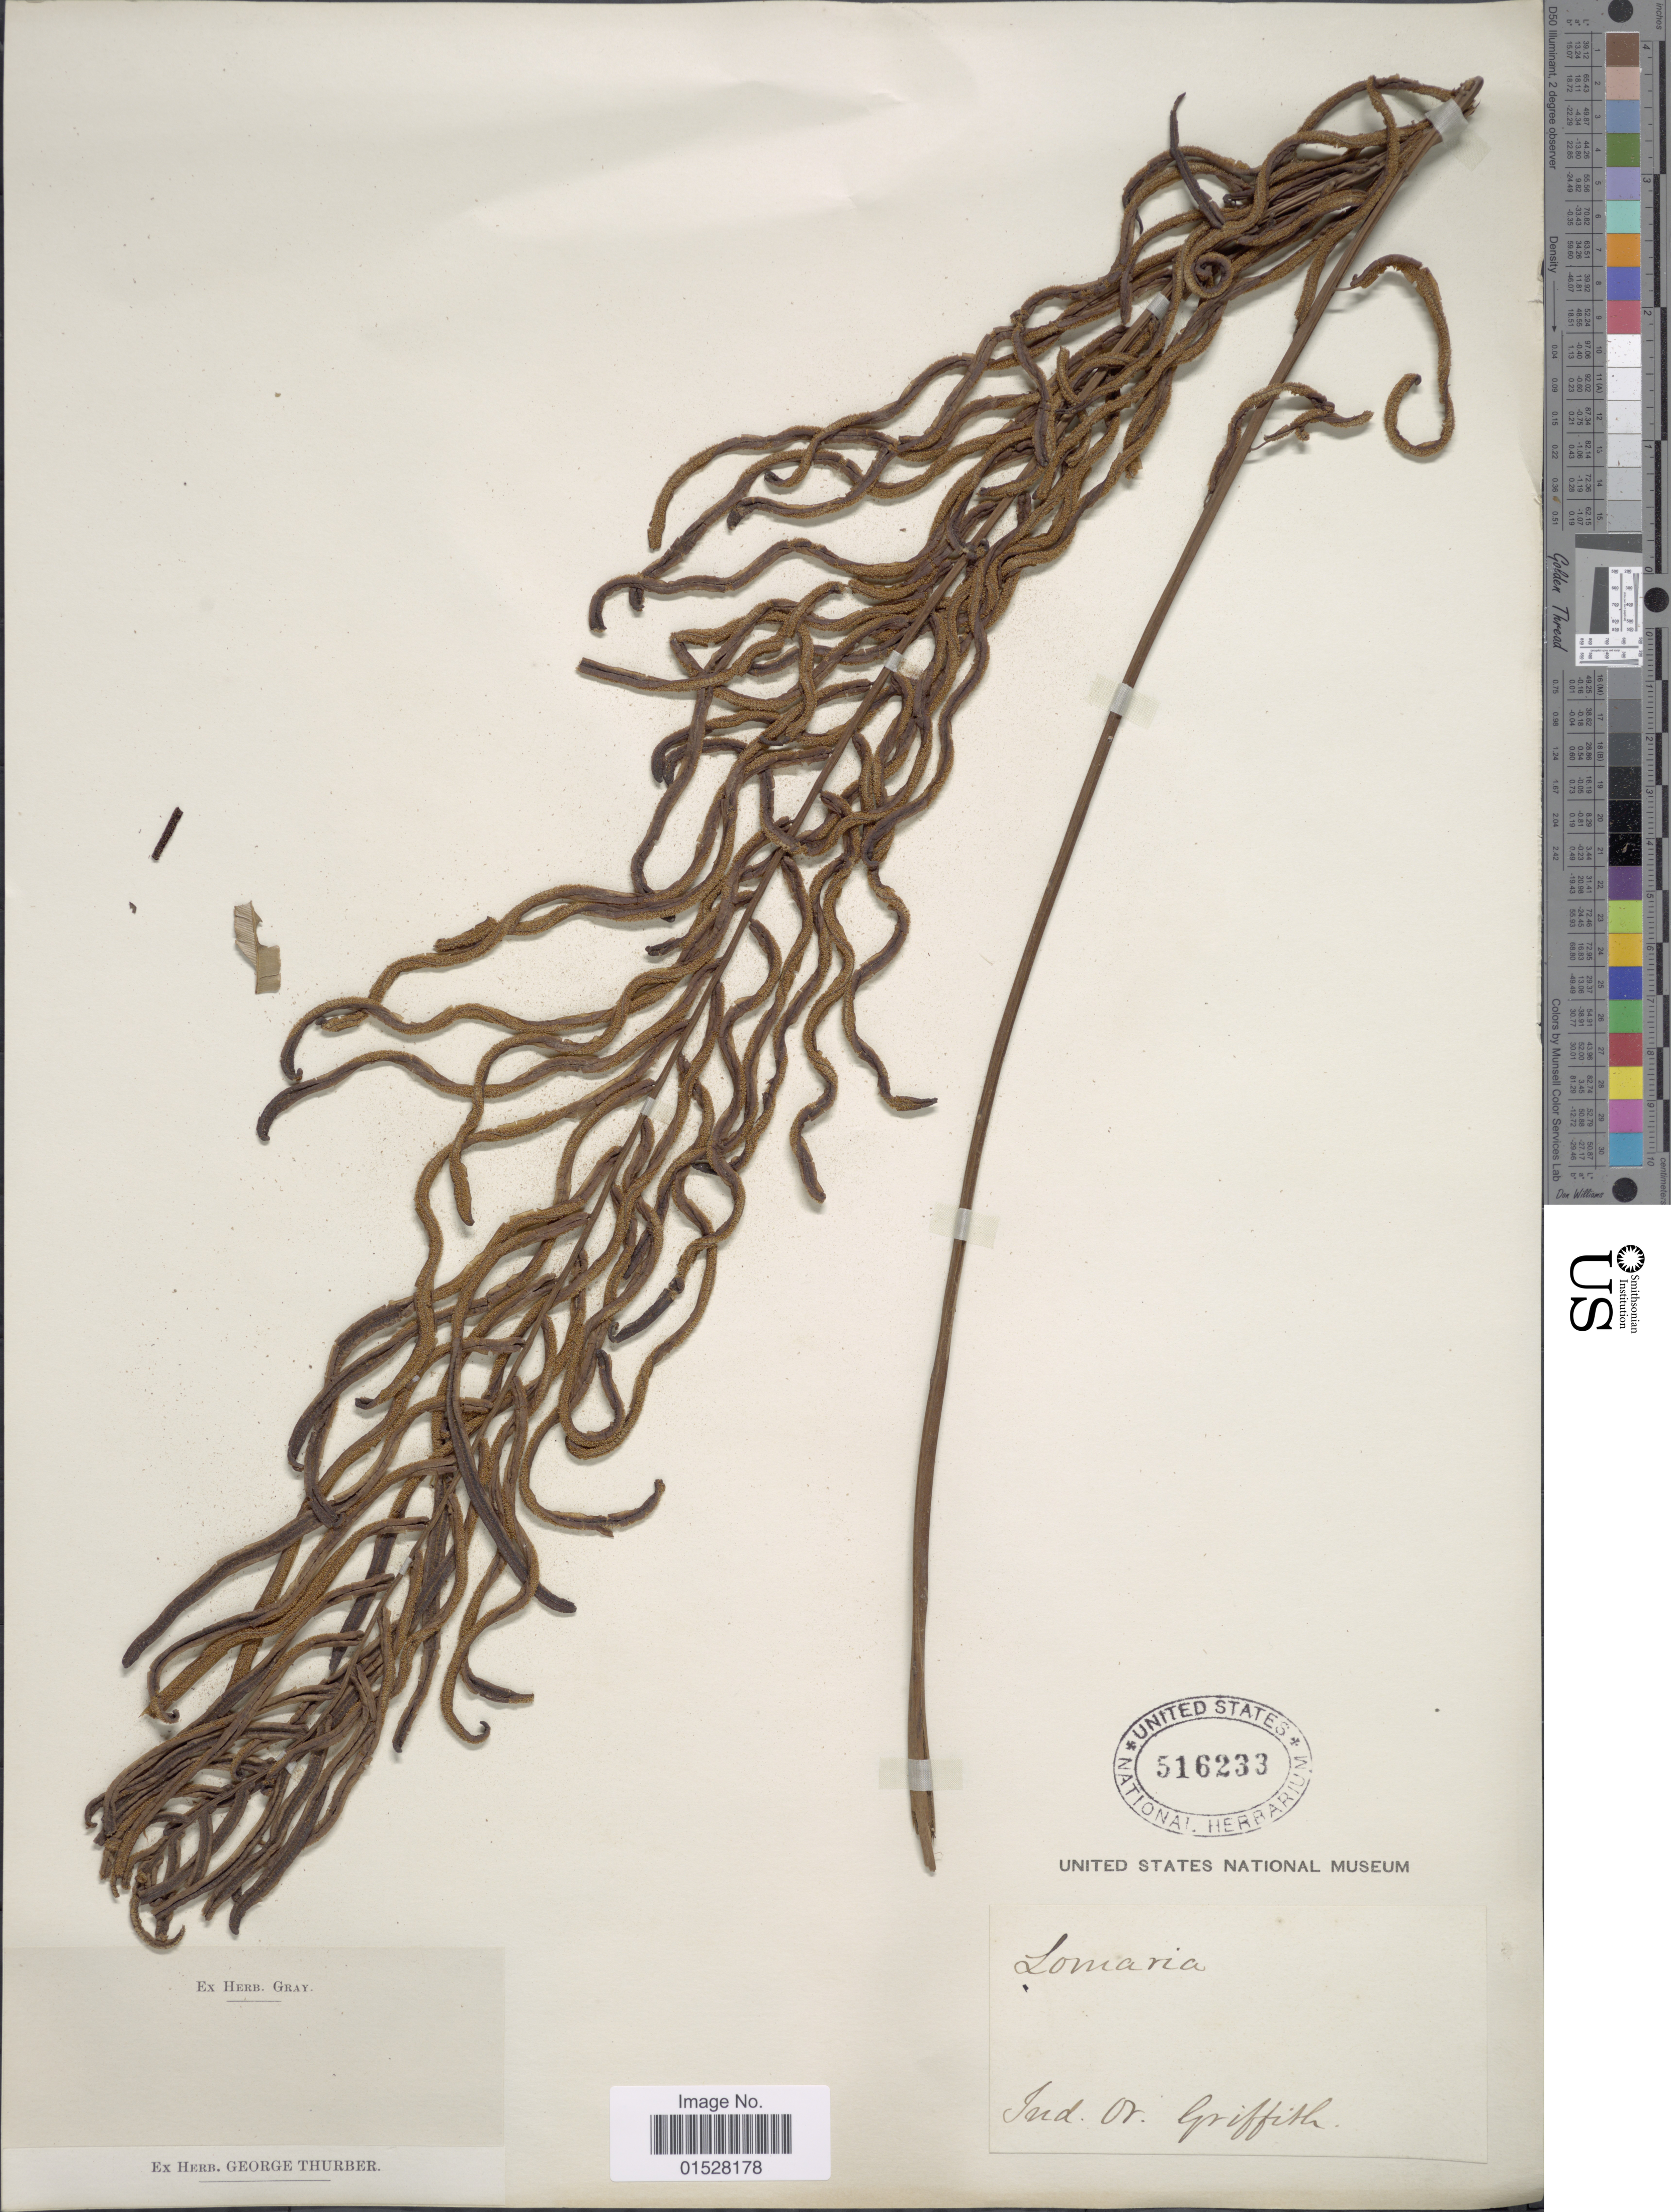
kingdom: Plantae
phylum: Tracheophyta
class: Polypodiopsida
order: Polypodiales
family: Blechnaceae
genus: Blechnum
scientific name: Blechnum procerum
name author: (F. Först.) Sw.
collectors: -. Griffith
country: India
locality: Ind. or.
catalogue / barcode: US 516233